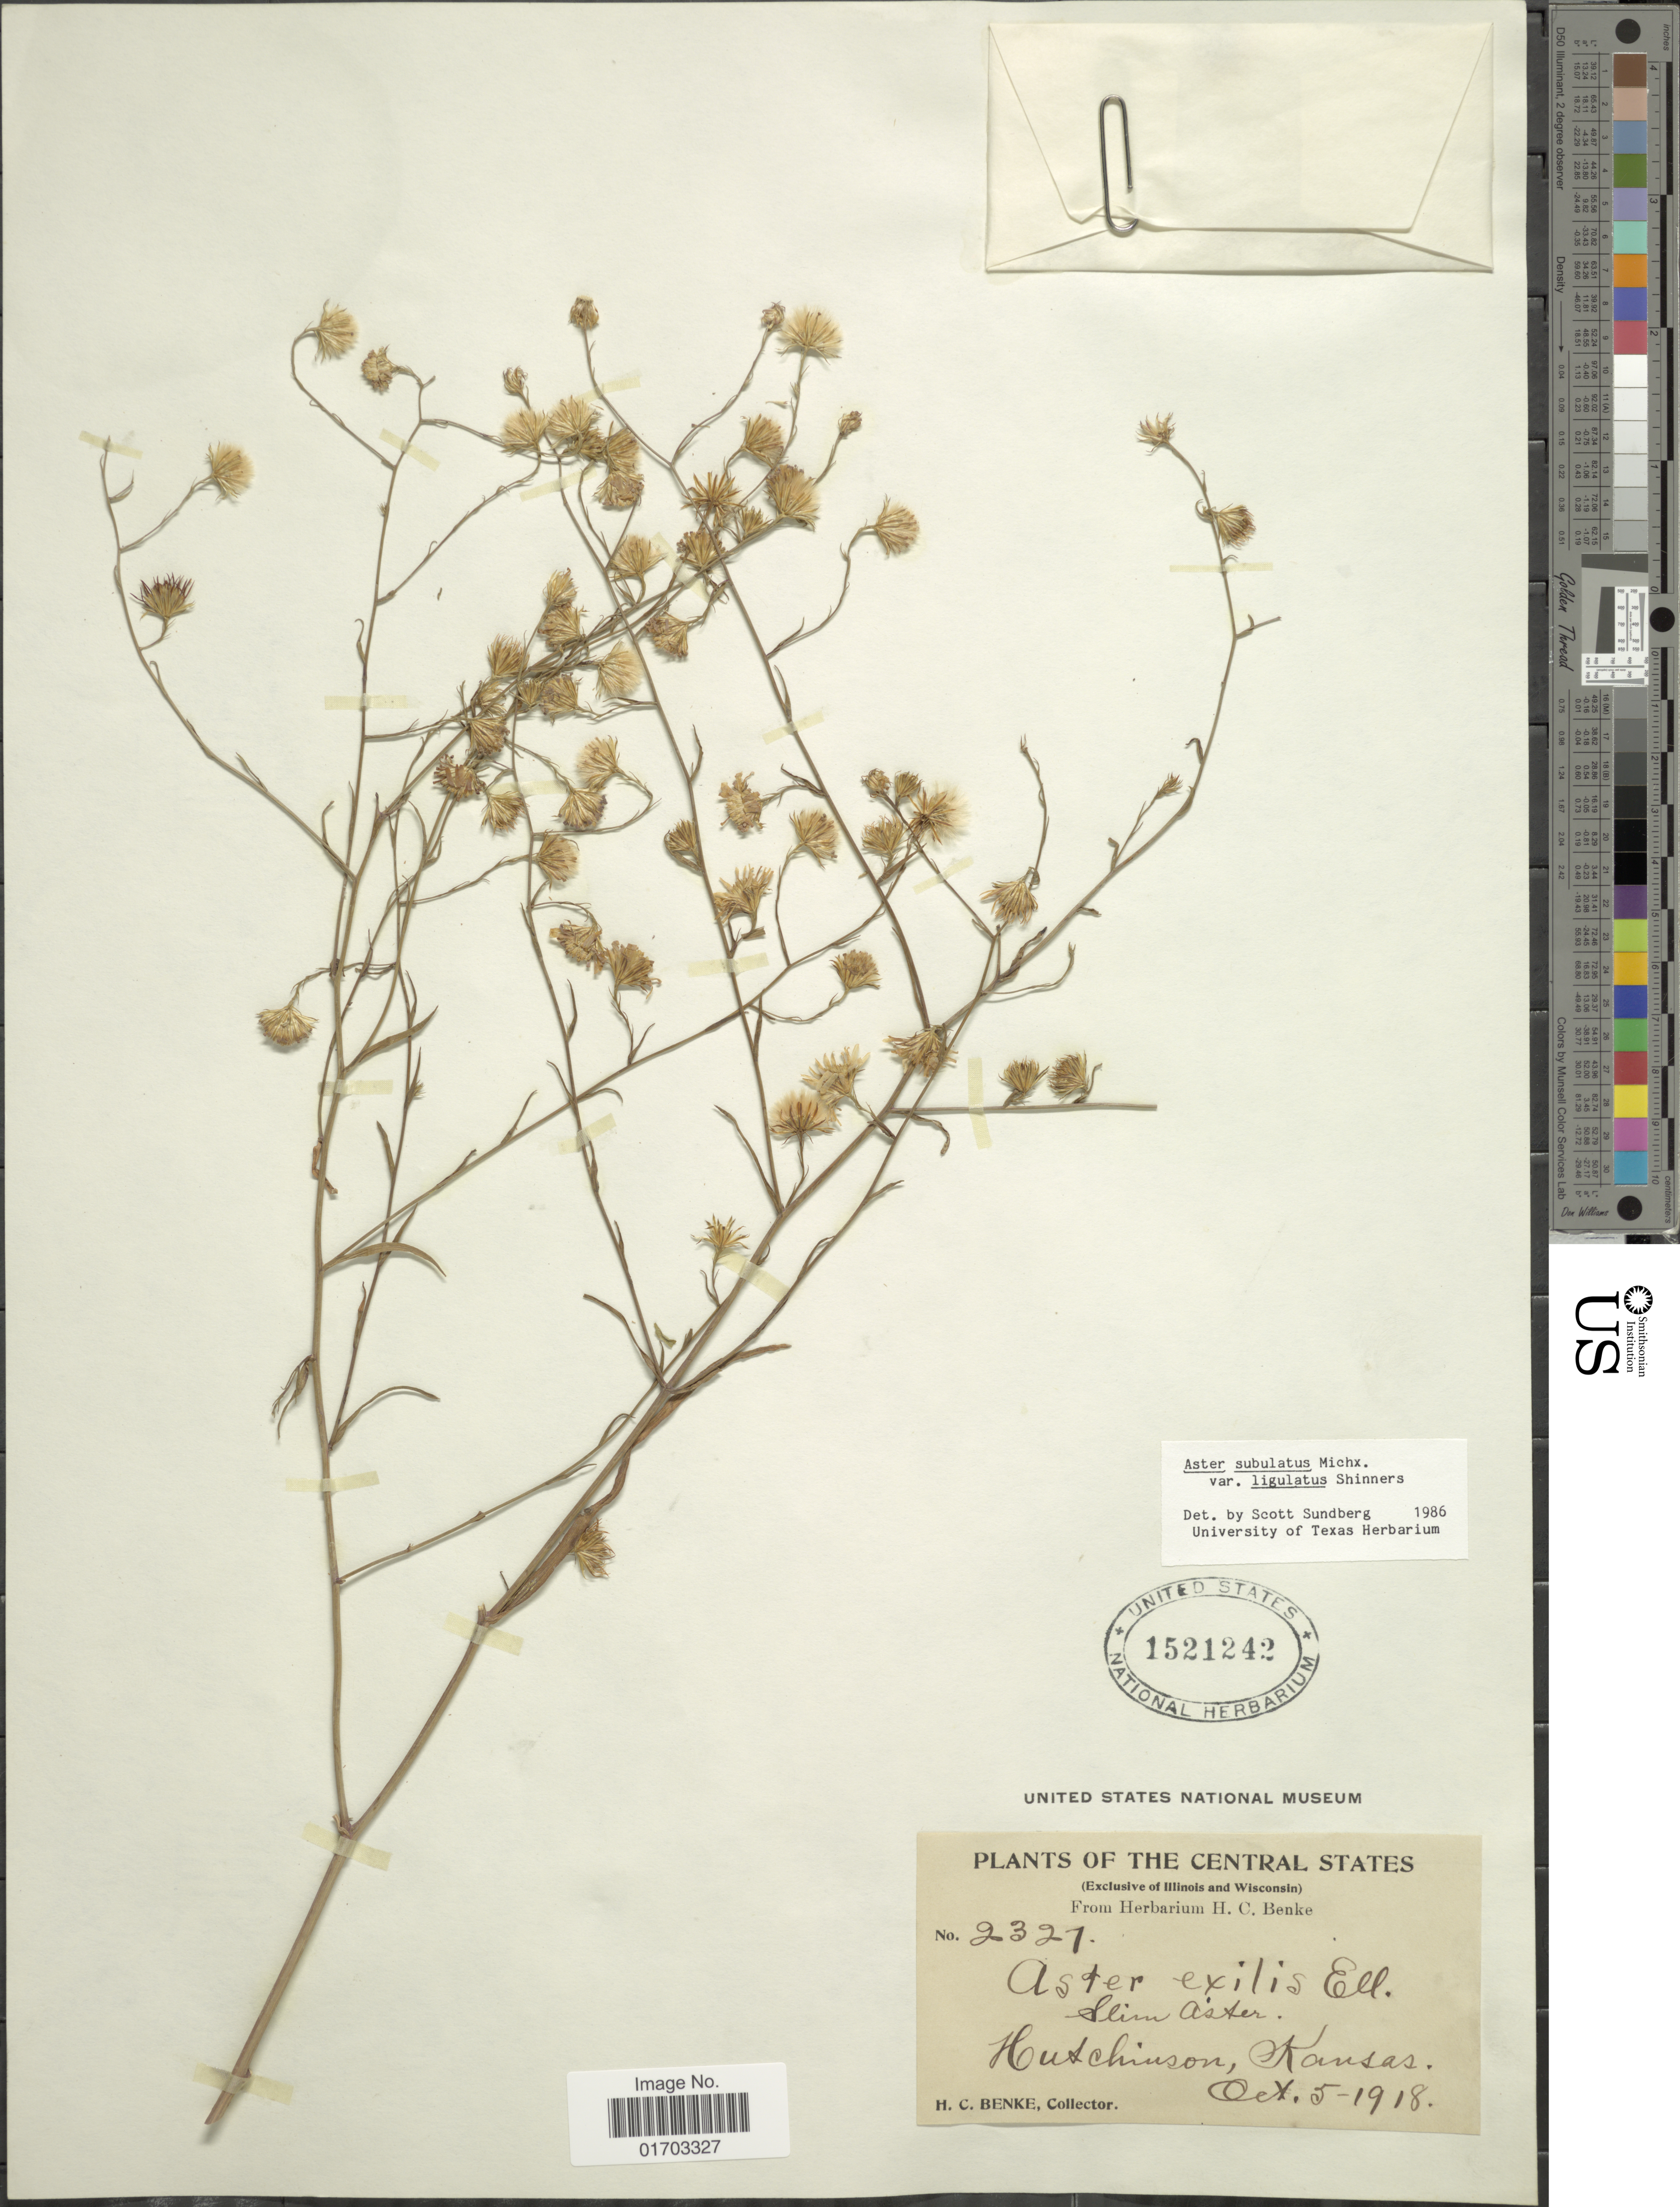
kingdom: Plantae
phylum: Tracheophyta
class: Magnoliopsida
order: Asterales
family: Asteraceae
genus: Symphyotrichum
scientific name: Symphyotrichum subulatum var. ligulatum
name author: (Shinners) S.D. Sundb.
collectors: H. Benke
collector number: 2321*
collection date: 1918-10-05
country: United States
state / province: Kansas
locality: Central States, Hutchinson.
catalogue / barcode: US 1521242